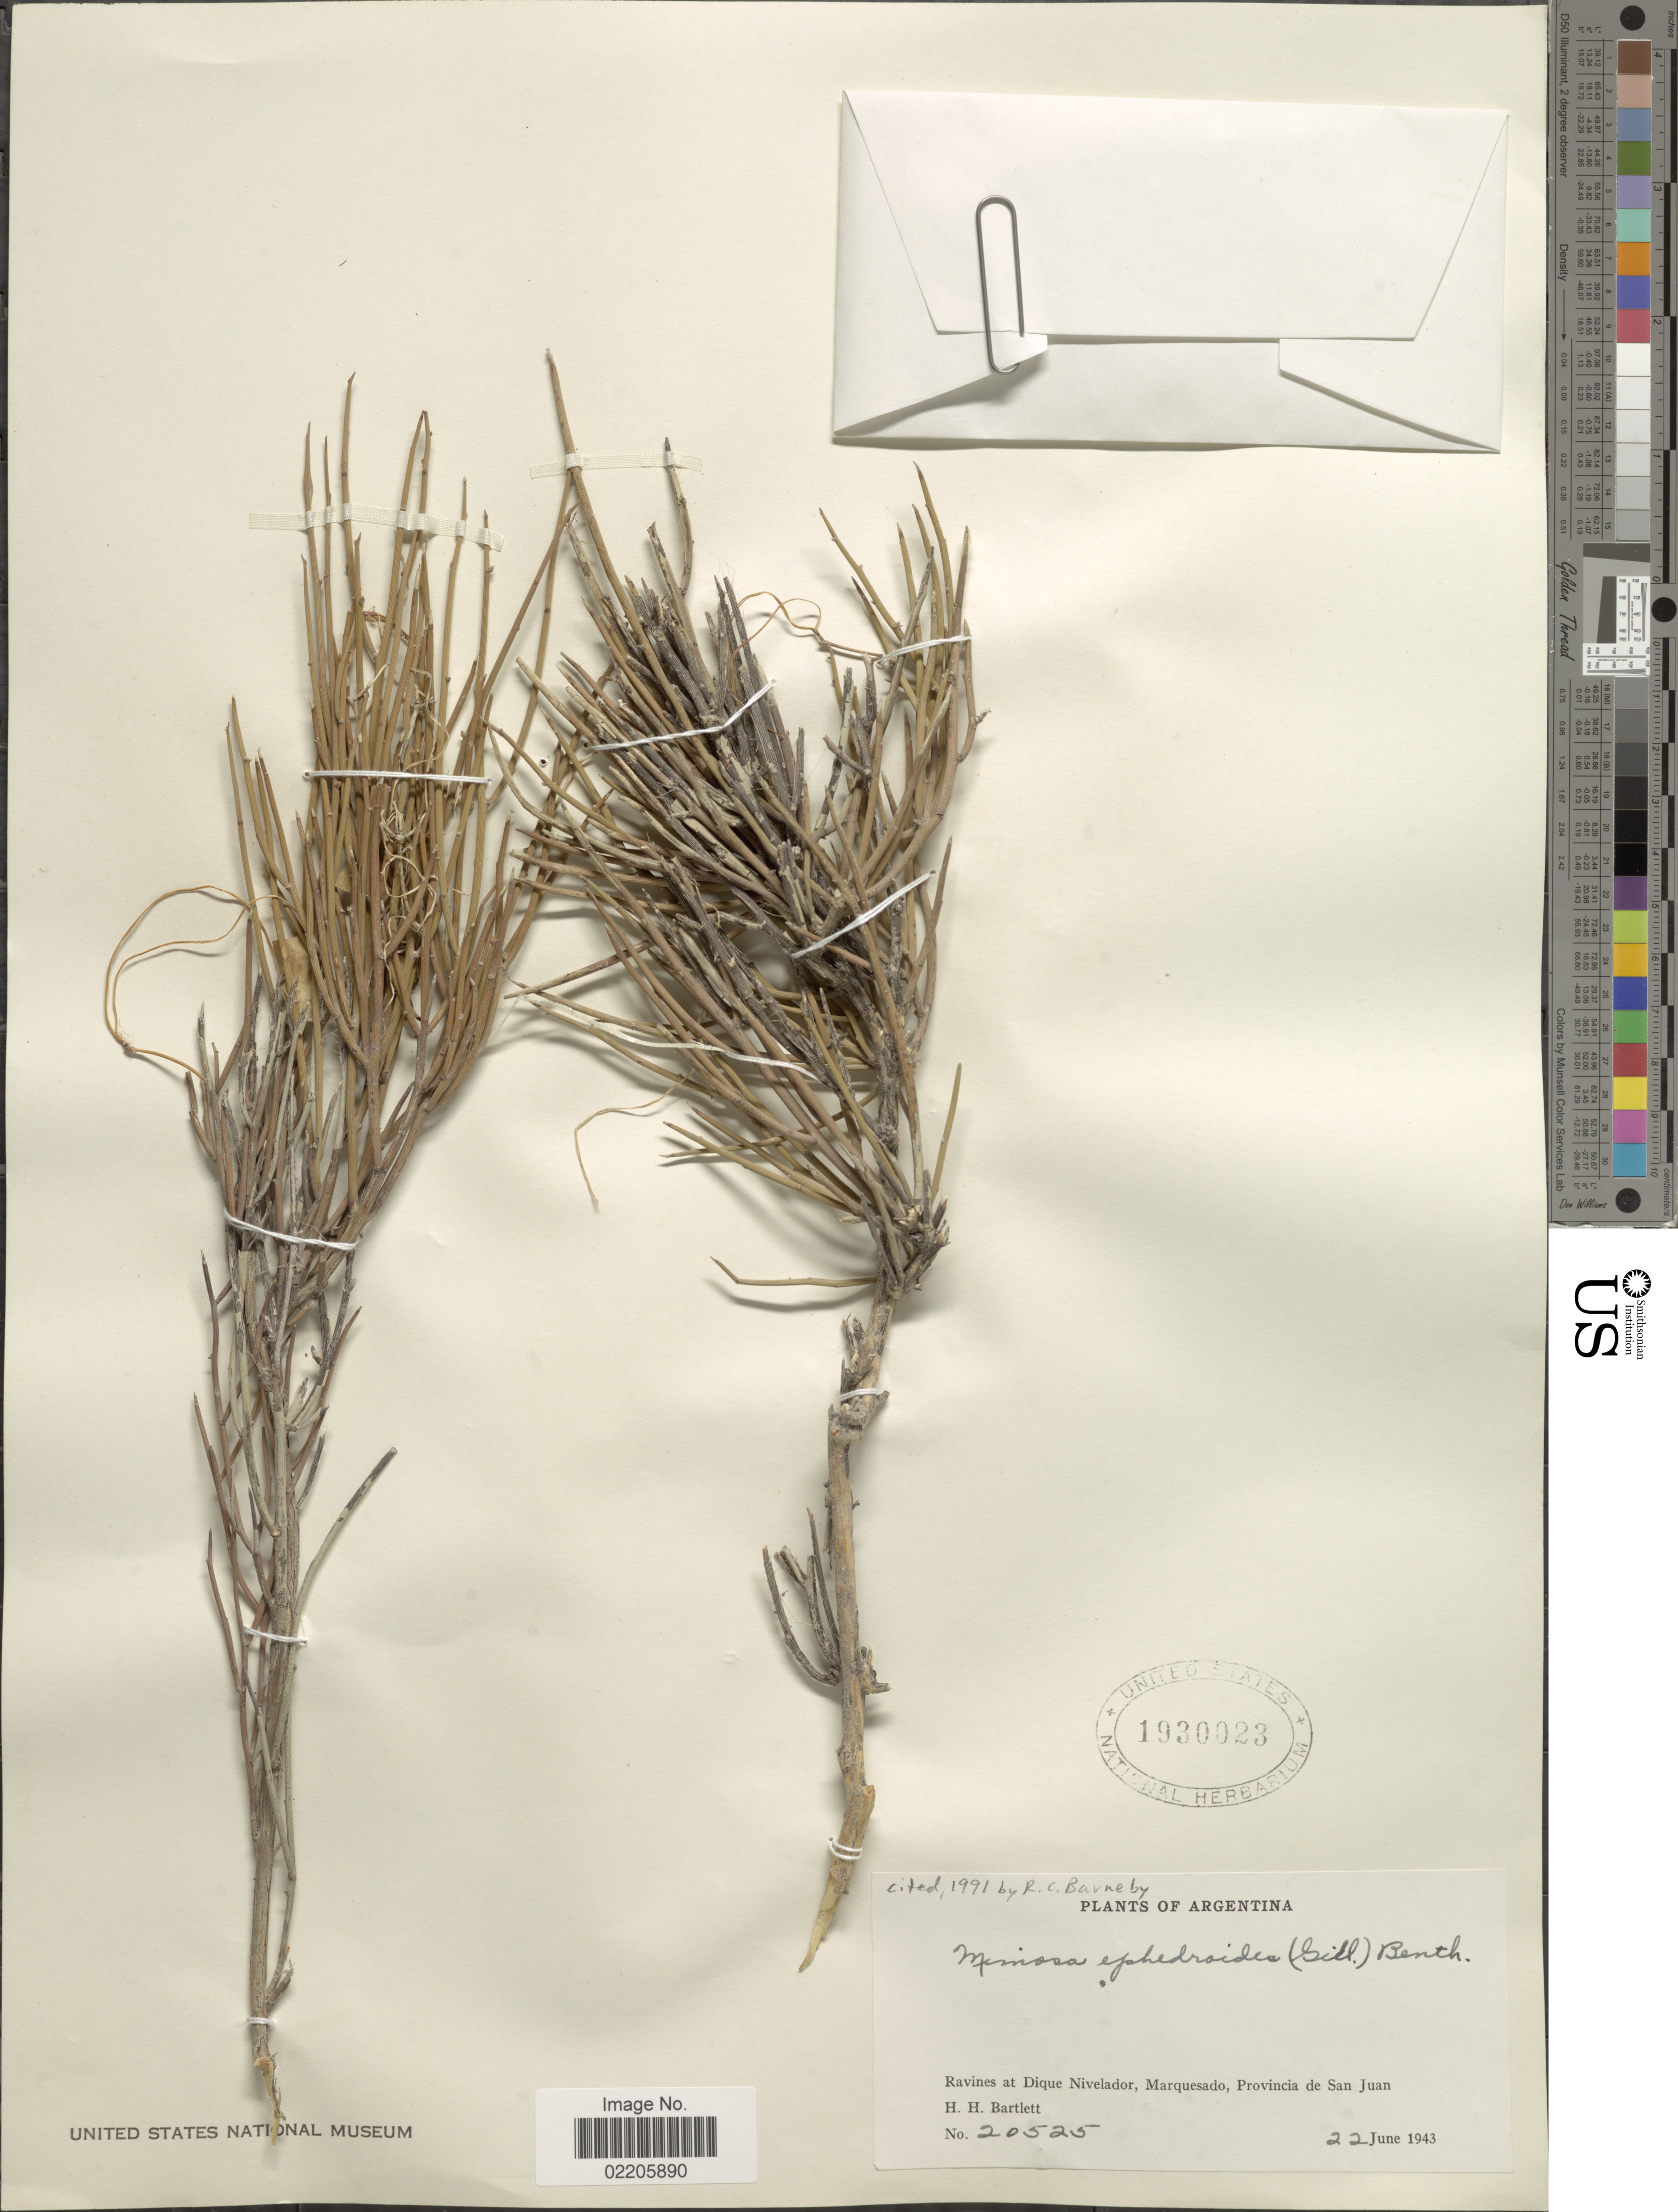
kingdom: Plantae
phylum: Tracheophyta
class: Magnoliopsida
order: Fabales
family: Fabaceae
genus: Mimosa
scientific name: Mimosa ephedroides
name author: Benth.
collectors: H. H. Bartlett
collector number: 20525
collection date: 1943-06-22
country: Argentina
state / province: San Juan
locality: Ravines at Dique Nivelador, Marquesado, Provencia de San Juan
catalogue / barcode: US 1930023